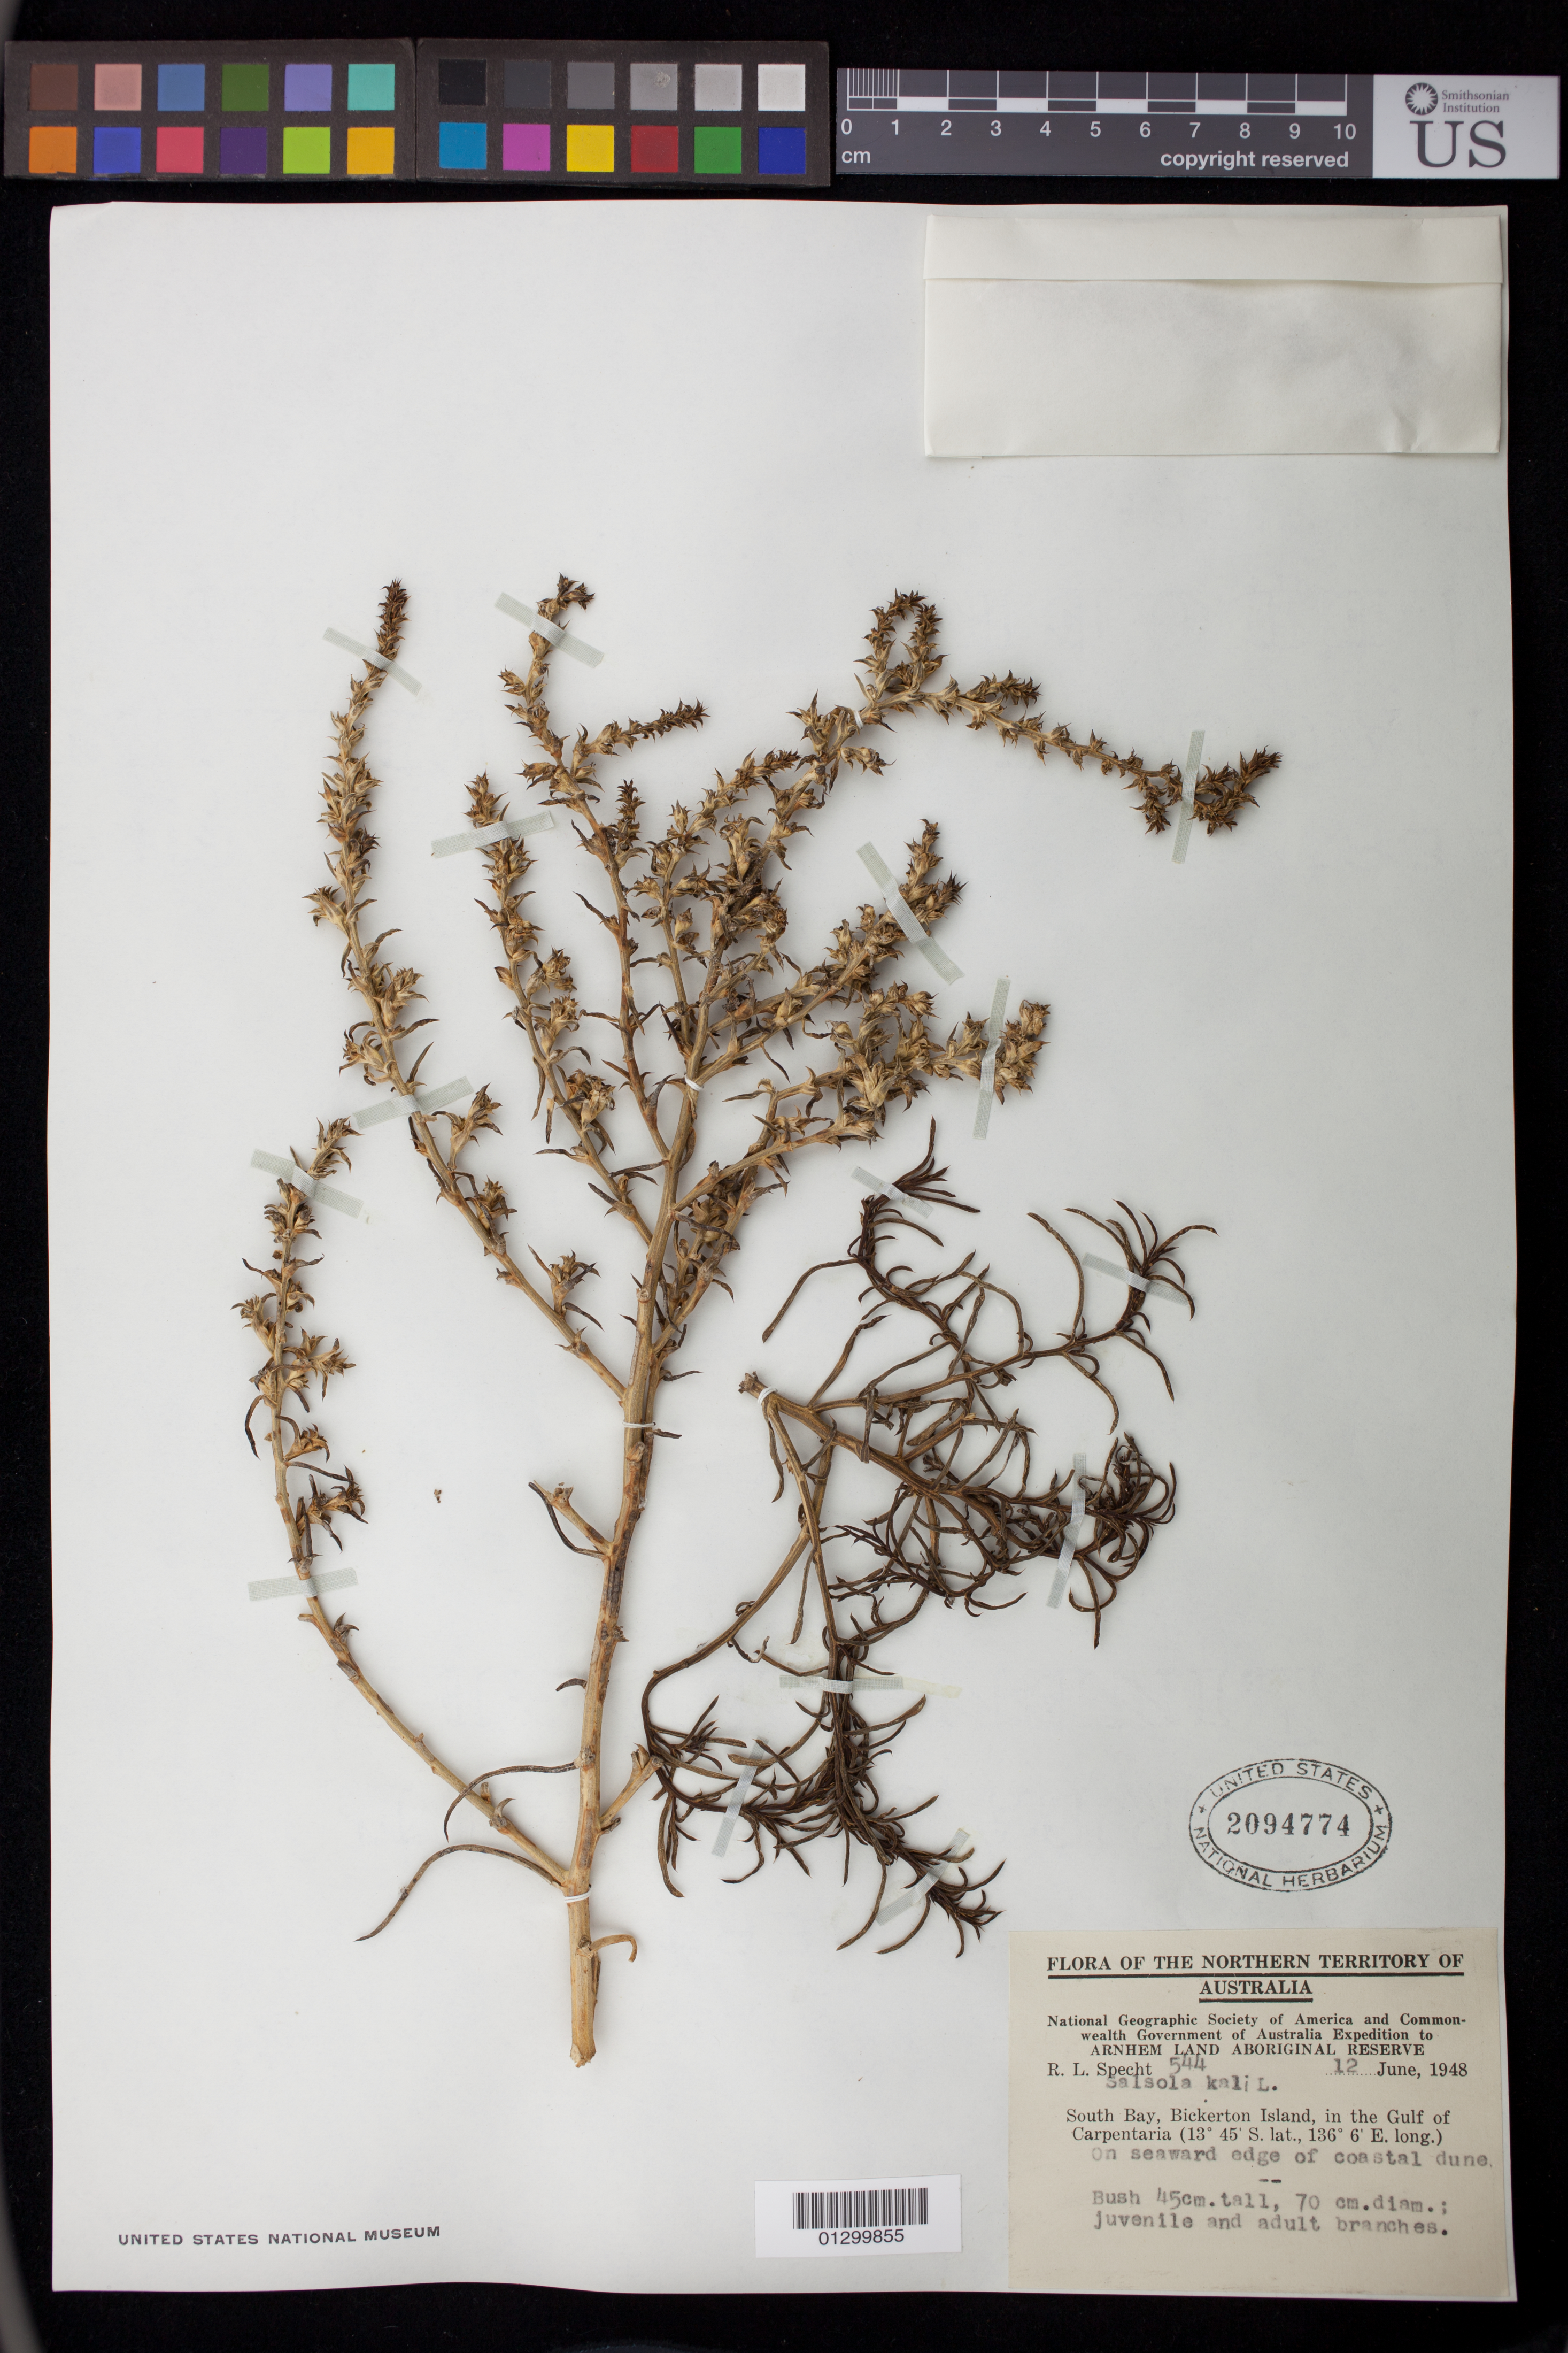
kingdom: Plantae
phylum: Tracheophyta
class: Magnoliopsida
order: Caryophyllales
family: Amaranthaceae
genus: Salsola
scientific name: Salsola kali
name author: L.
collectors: R. L. Specht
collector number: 544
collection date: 1948-06-12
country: Australia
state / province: Northern Territory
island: Bickerton Island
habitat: On seaward edge of coastal dune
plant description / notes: Bush 45 cm. tall, 70 cm. diam.; juvenile and adult branches.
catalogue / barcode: US 2094774